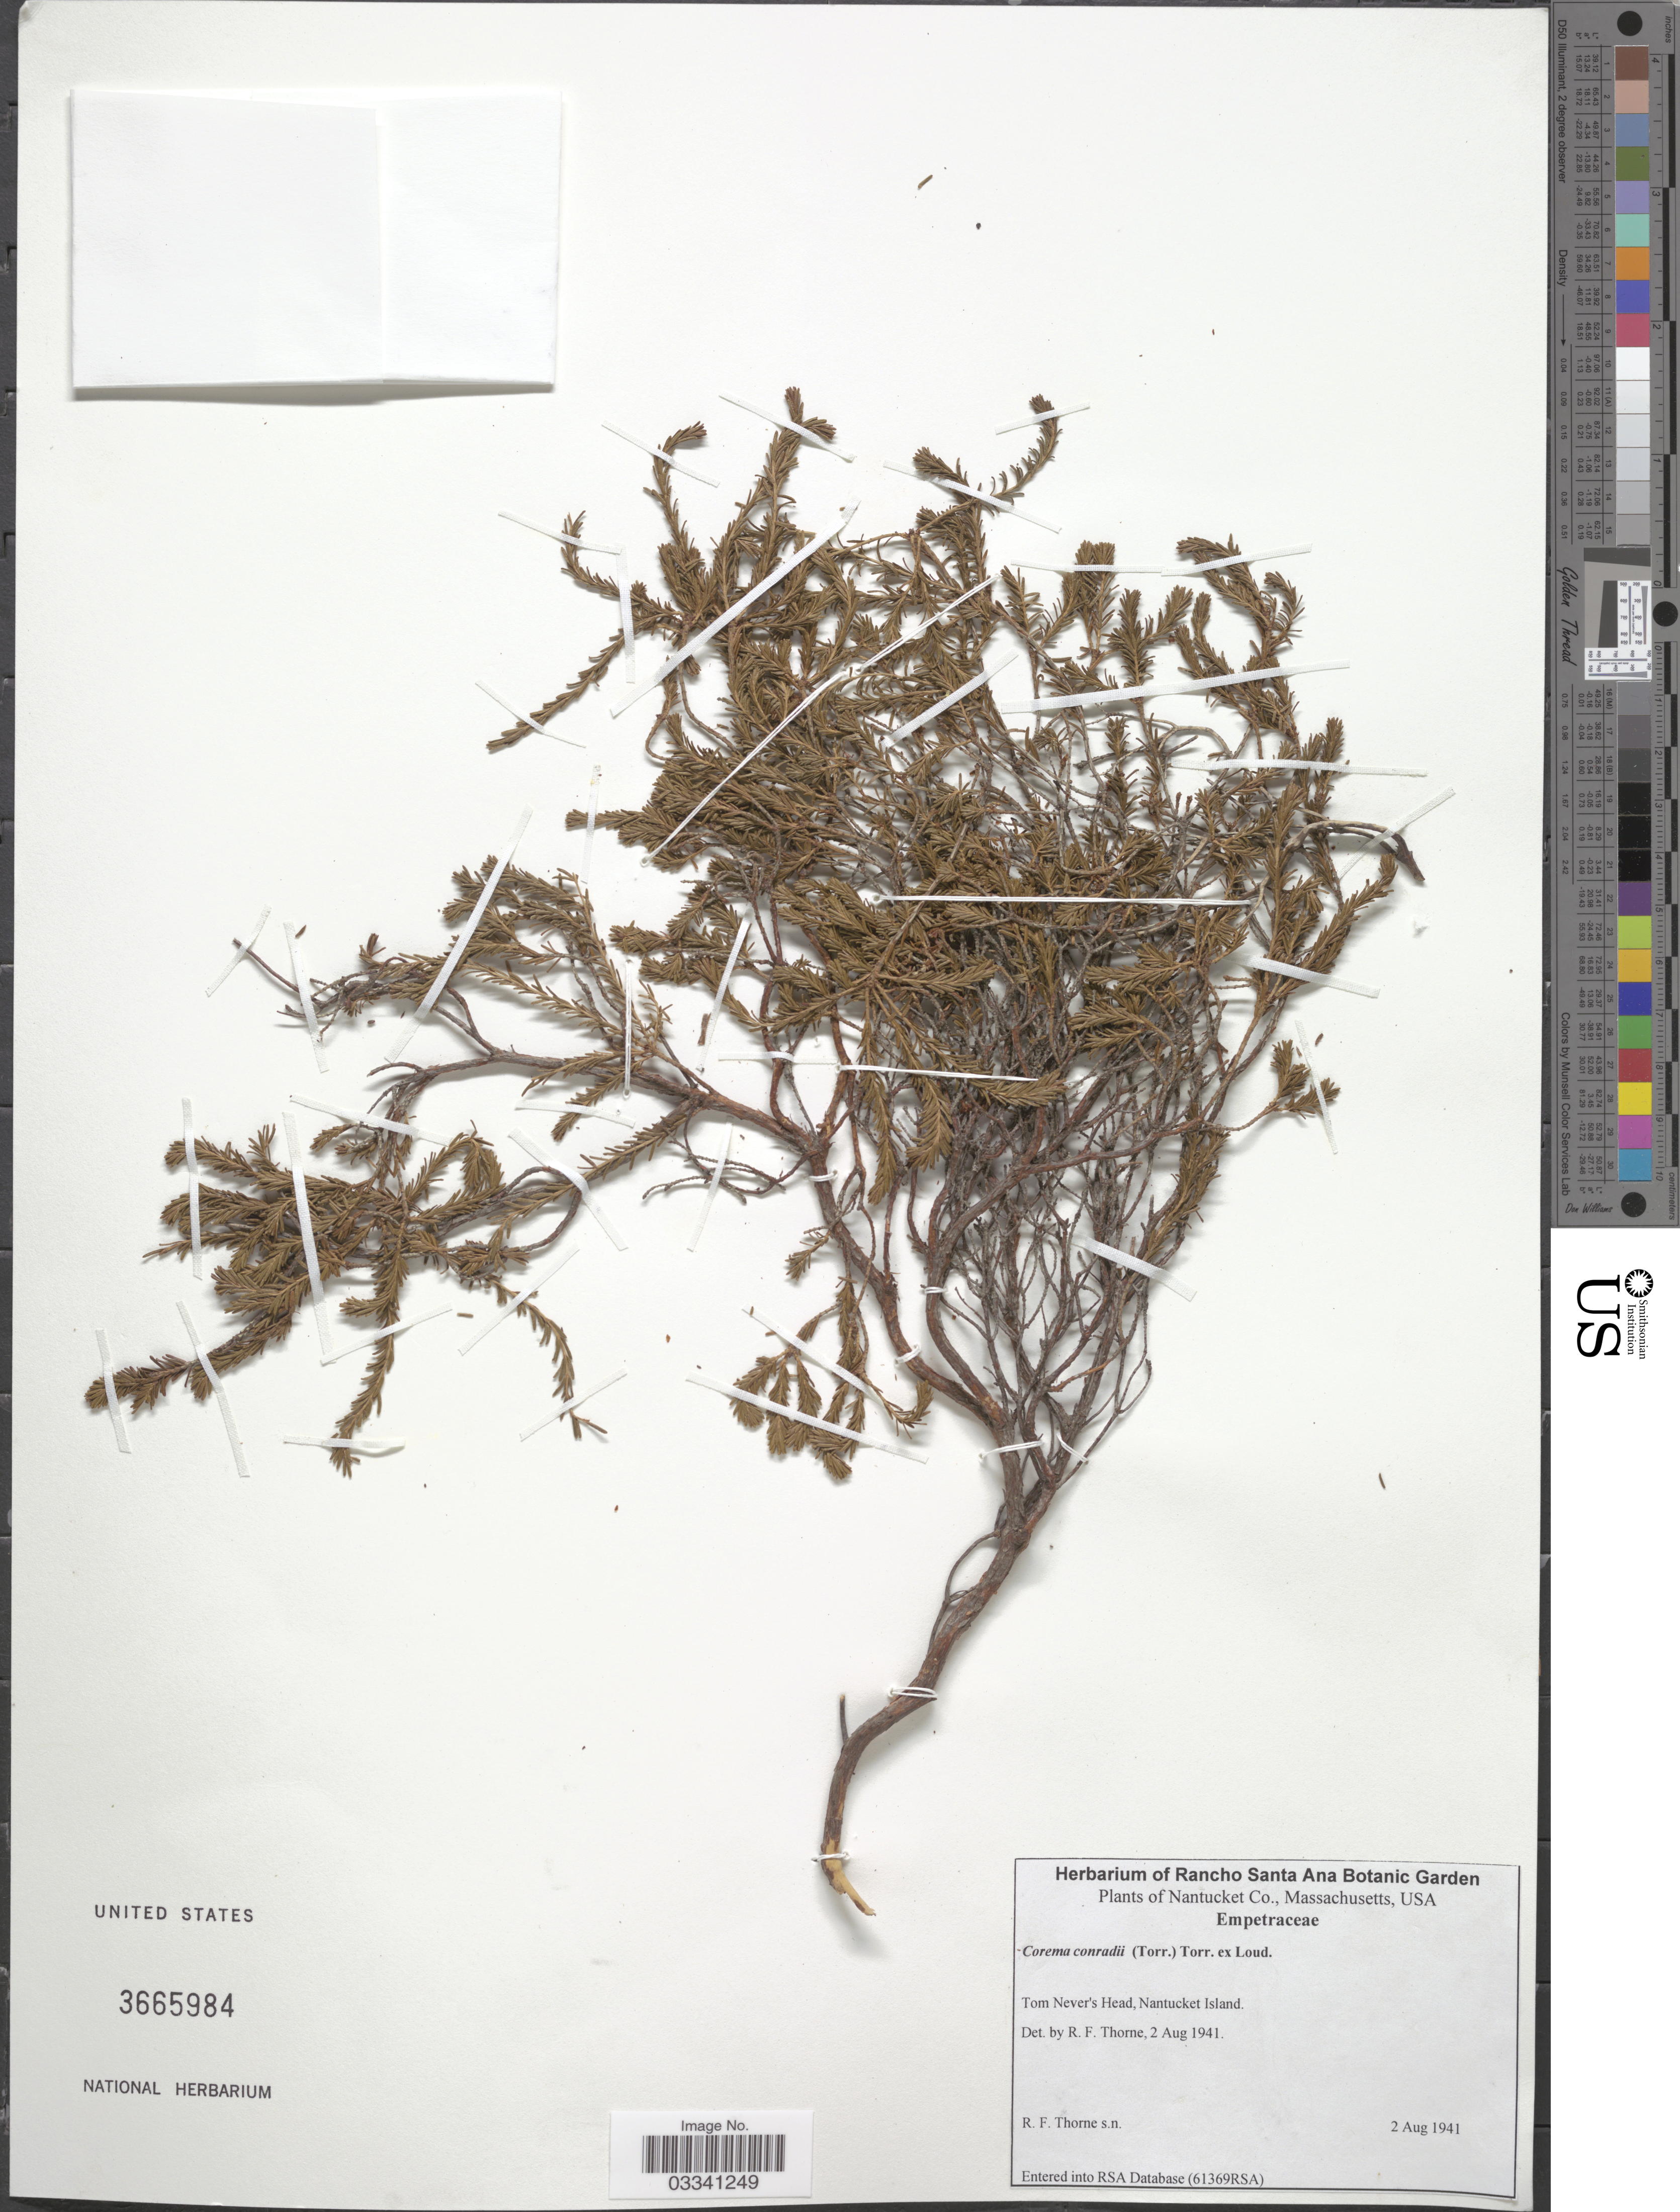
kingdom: Plantae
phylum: Tracheophyta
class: Magnoliopsida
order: Ericales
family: Ericaceae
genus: Corema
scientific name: Corema conradii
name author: Torr.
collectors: R. Thorne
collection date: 1941-08-02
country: United States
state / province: Massachusetts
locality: Nantucket Co. Tom Never's Head, Nantucket Island.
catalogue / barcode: US 3665984